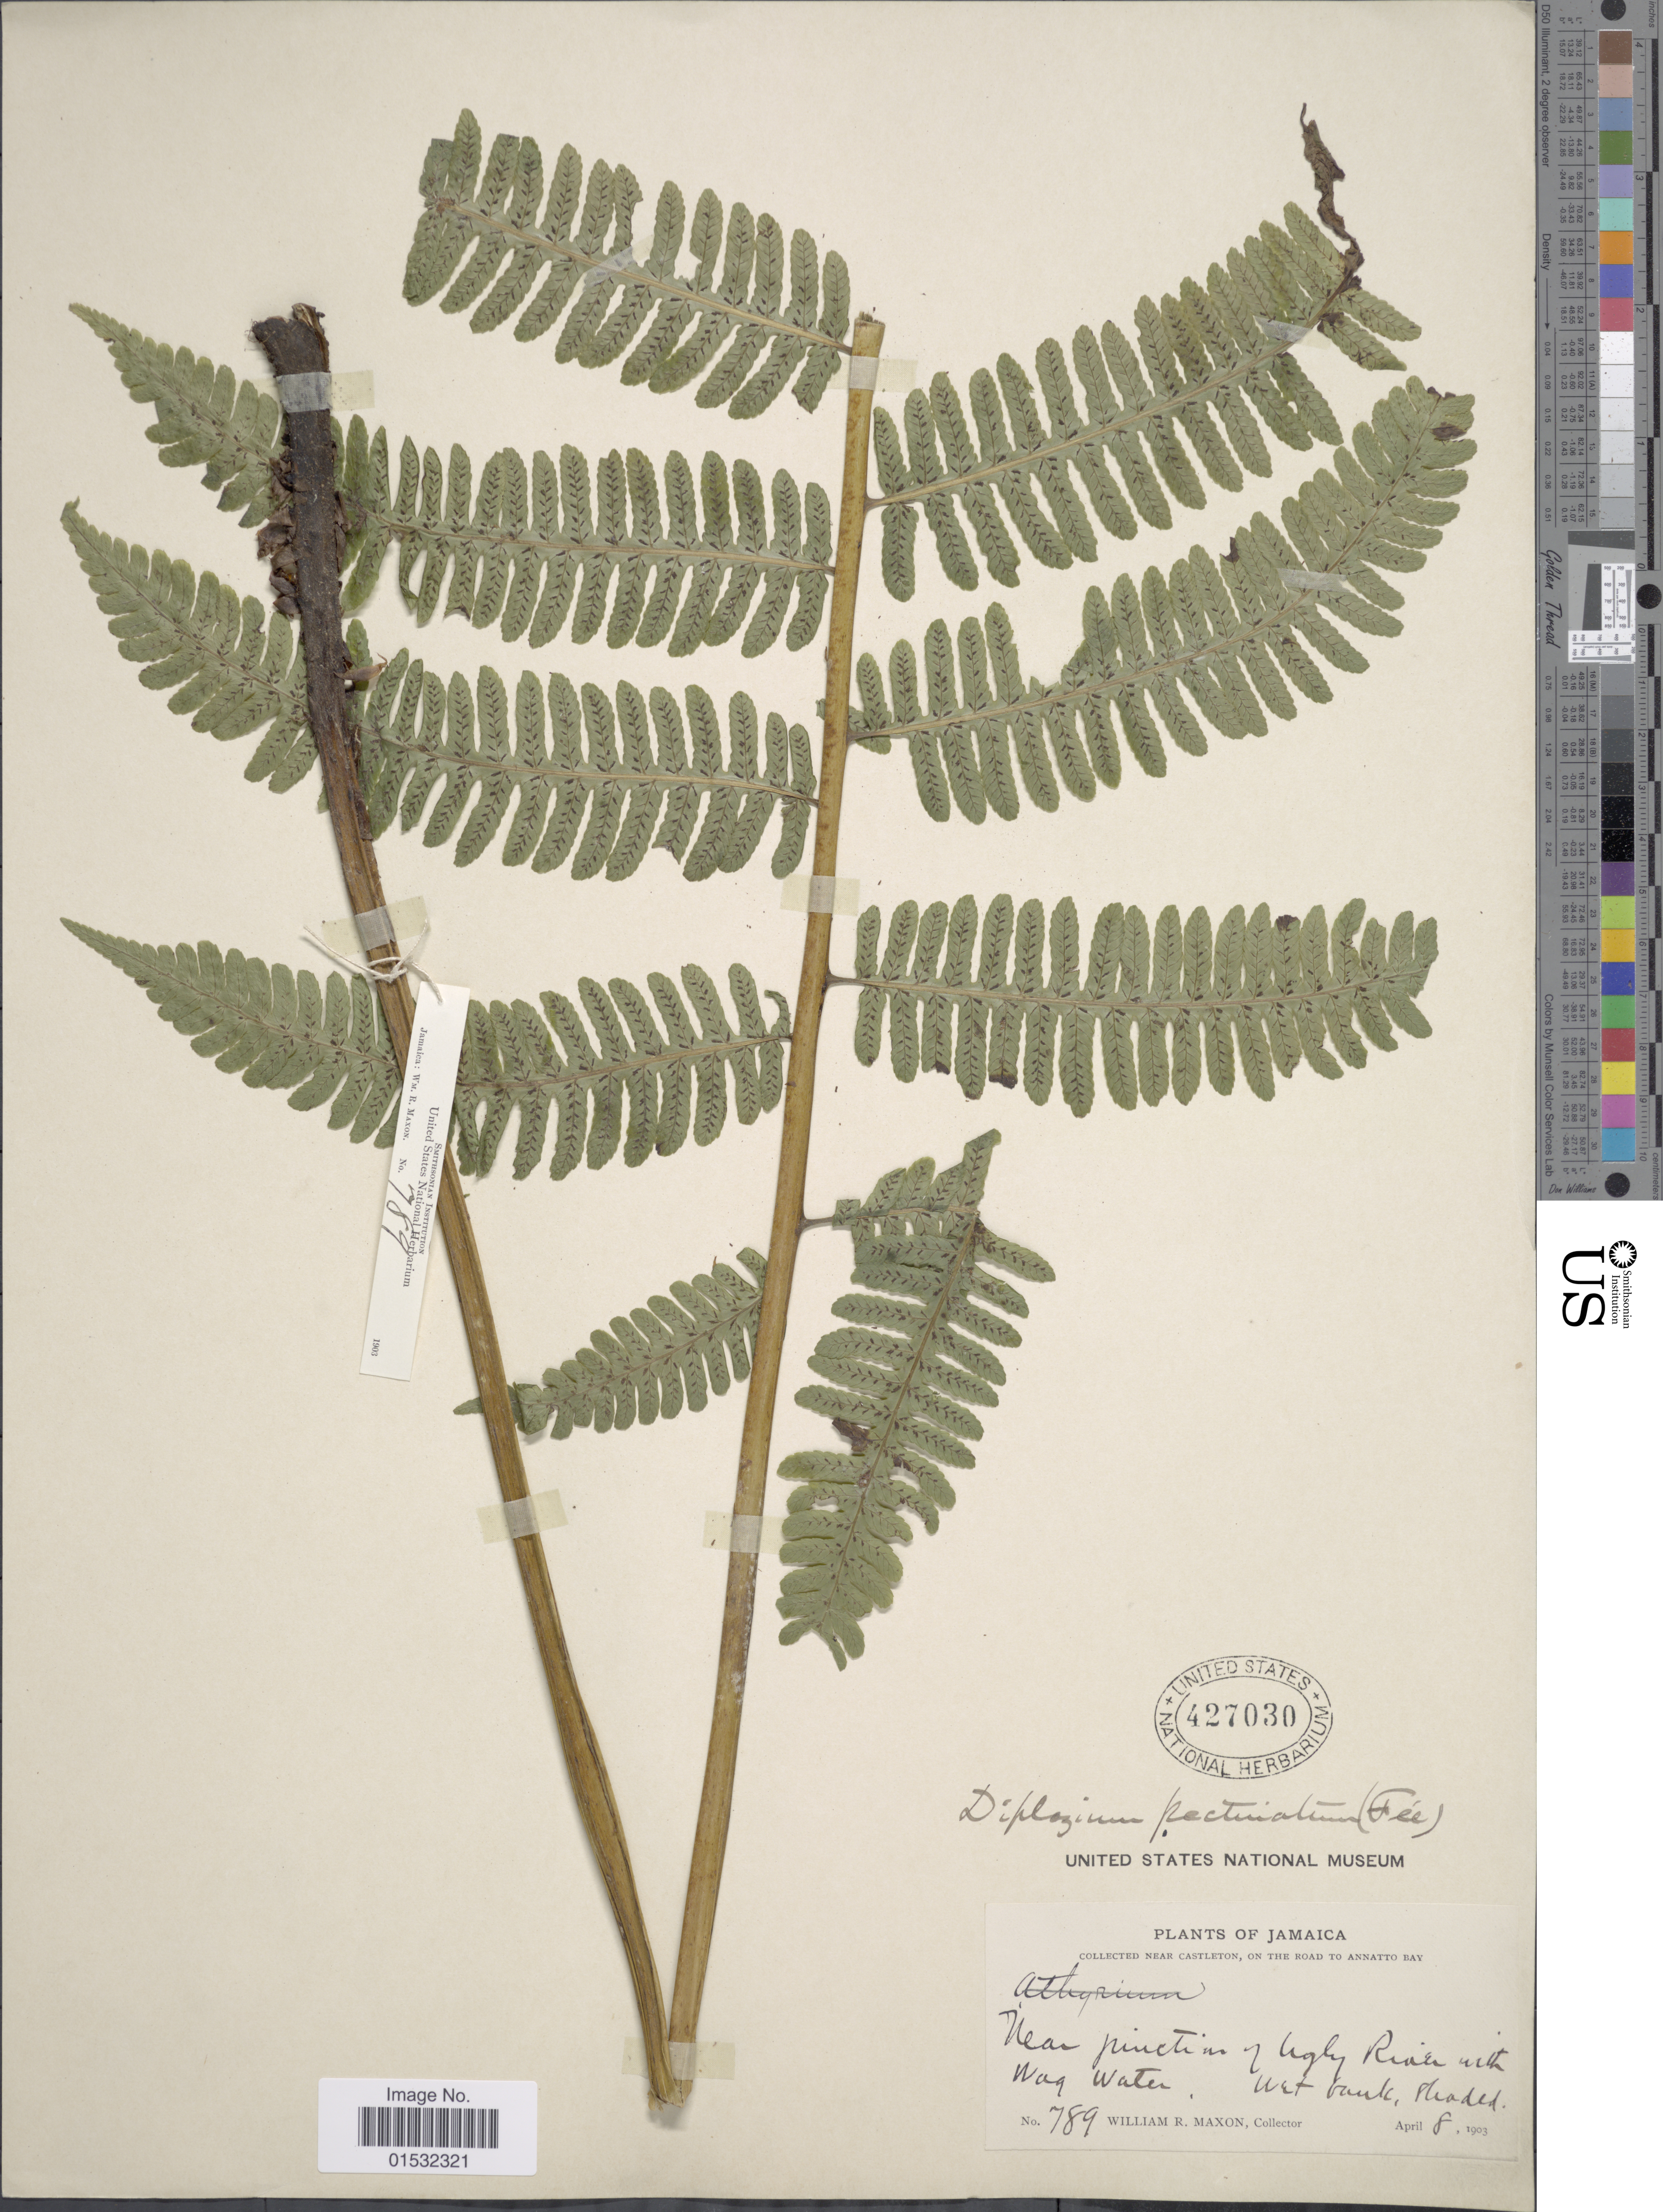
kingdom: Plantae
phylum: Tracheophyta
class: Polypodiopsida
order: Polypodiales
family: Athyriaceae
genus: Diplazium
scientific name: Diplazium pectinatum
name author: (Fée) C. Chr.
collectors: W. R. Maxon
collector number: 789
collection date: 1903-04-08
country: Jamaica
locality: Near Castleton, on the road to Annatto Bay. Near junction of Ugly River with Wag Water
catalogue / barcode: US 427030